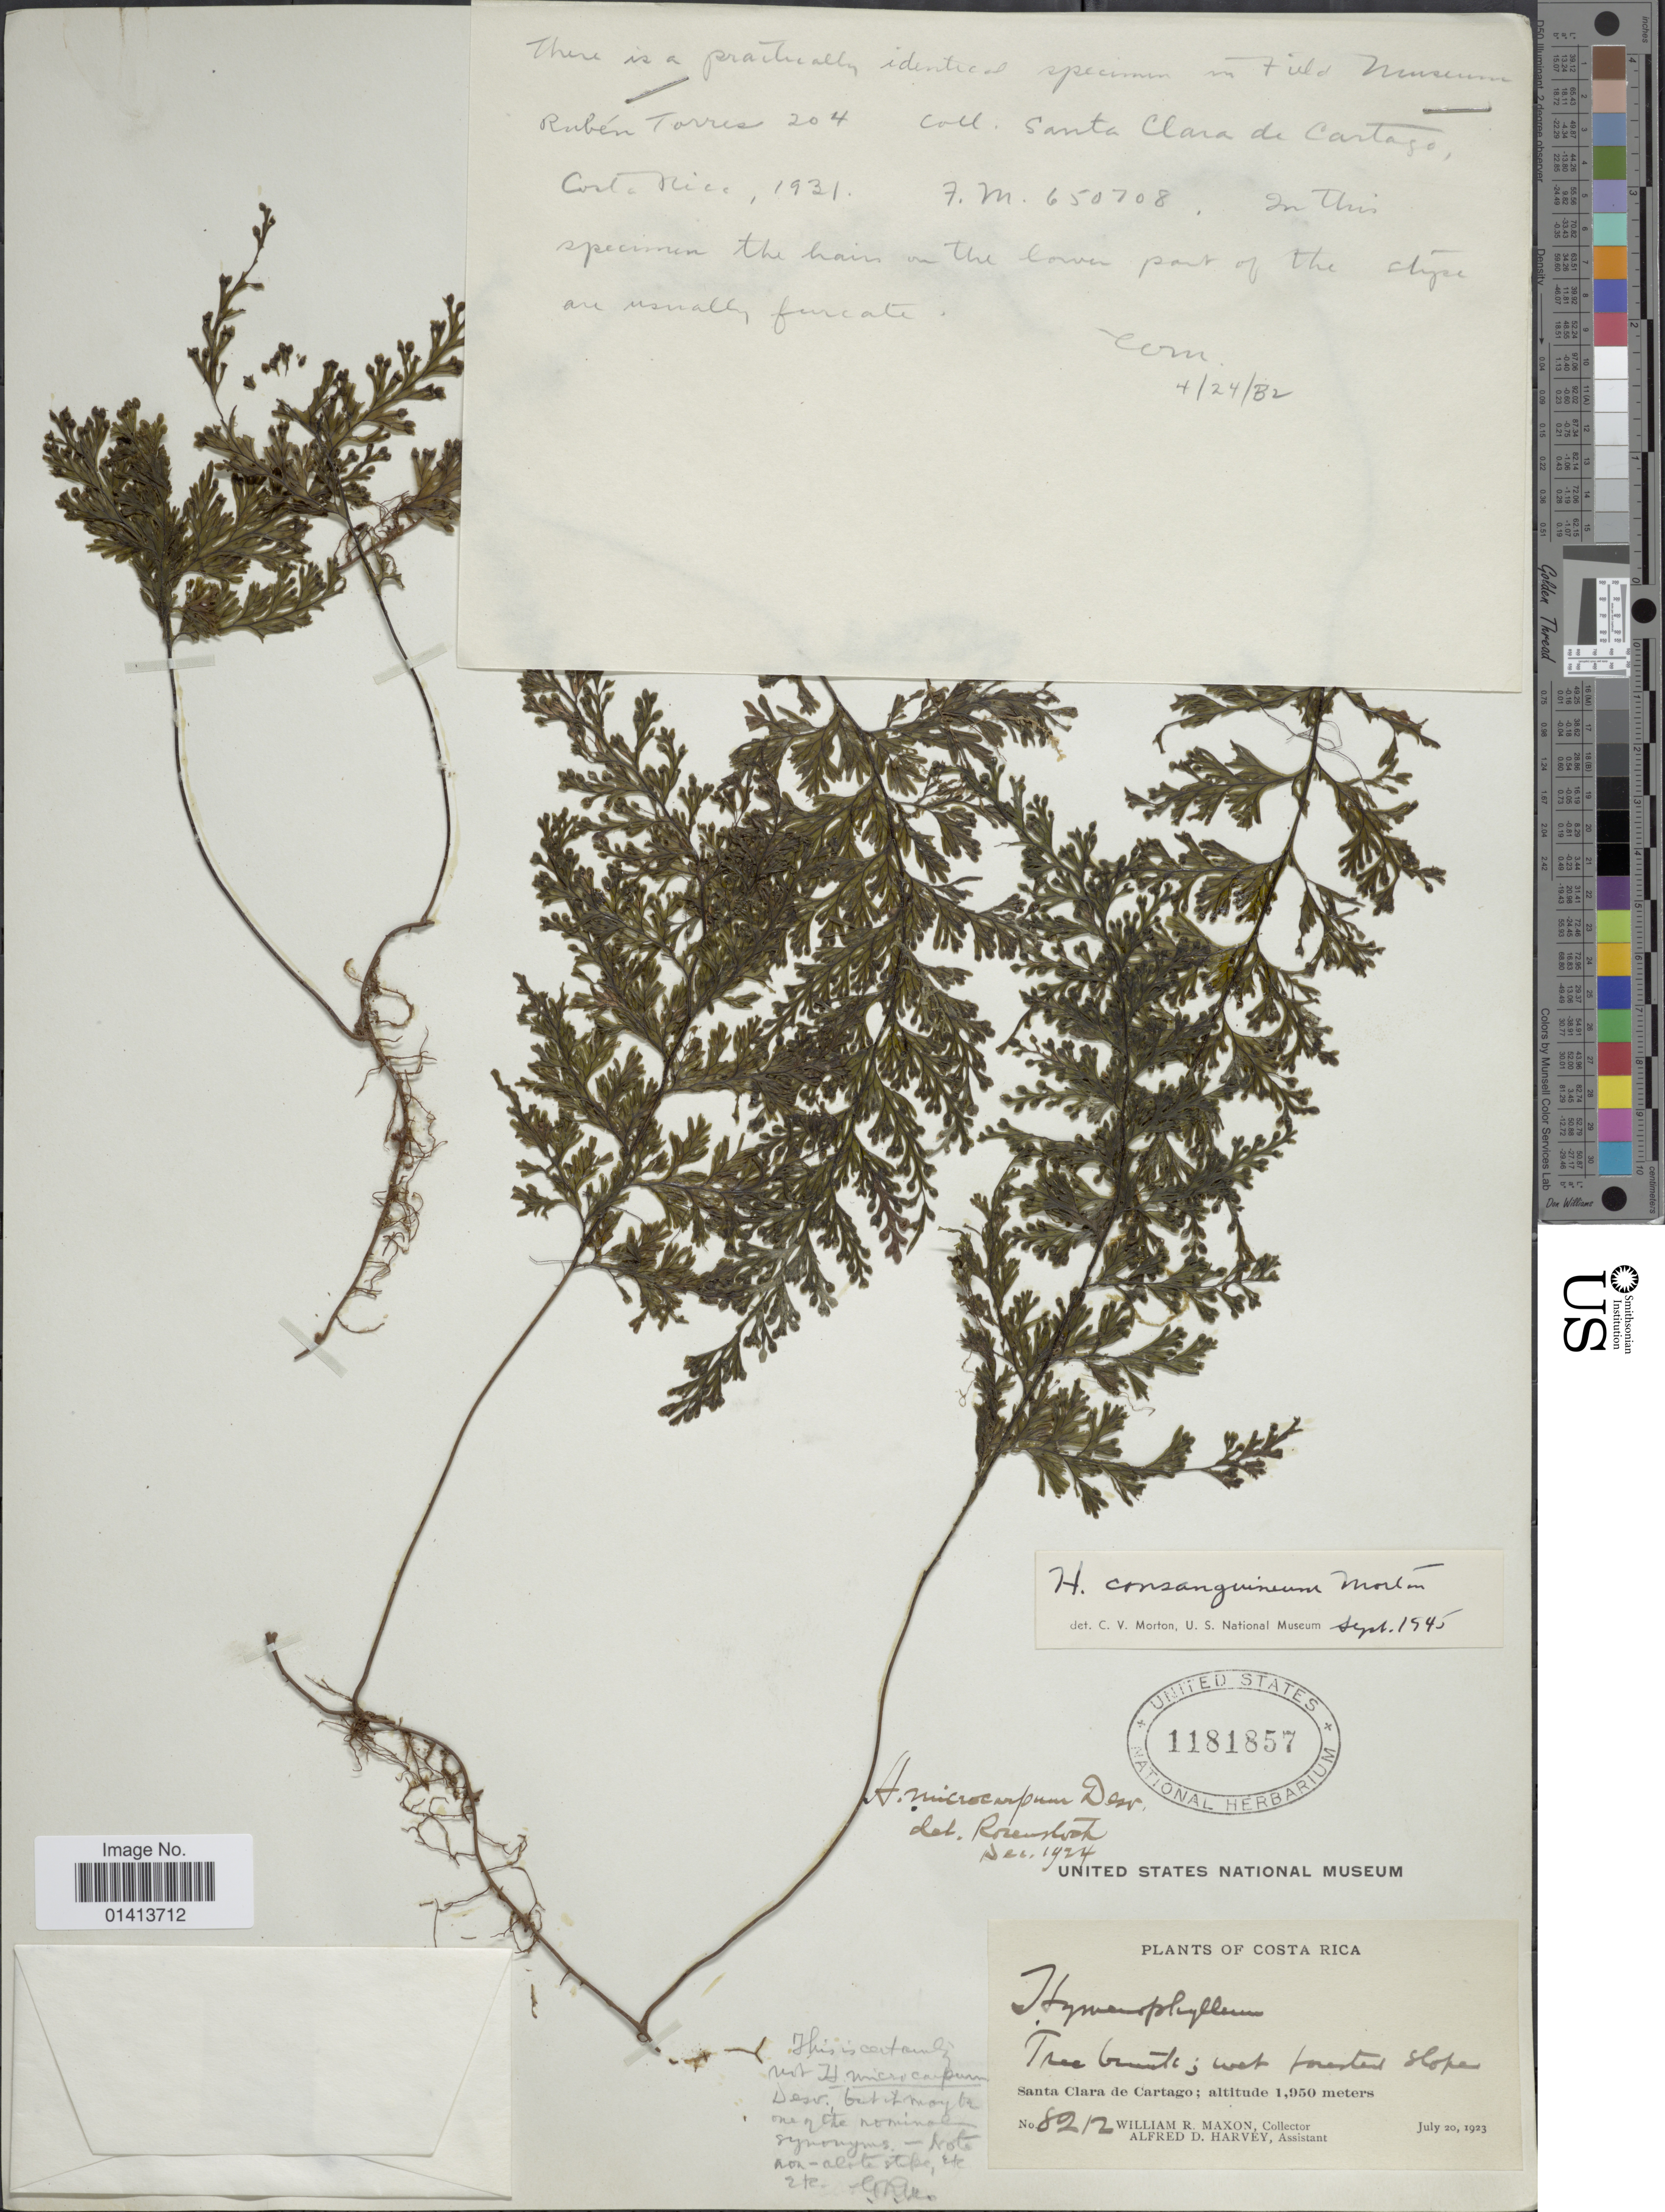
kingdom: Plantae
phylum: Tracheophyta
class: Polypodiopsida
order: Hymenophyllales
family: Hymenophyllaceae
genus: Hymenophyllum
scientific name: Hymenophyllum consanguineum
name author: C.V. Morton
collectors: W. R. Maxon & A. D. Harvey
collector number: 8212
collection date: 1923-07-20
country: Costa Rica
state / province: Cartago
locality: Santa Clara de Cartago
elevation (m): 1950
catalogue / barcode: US 1181857